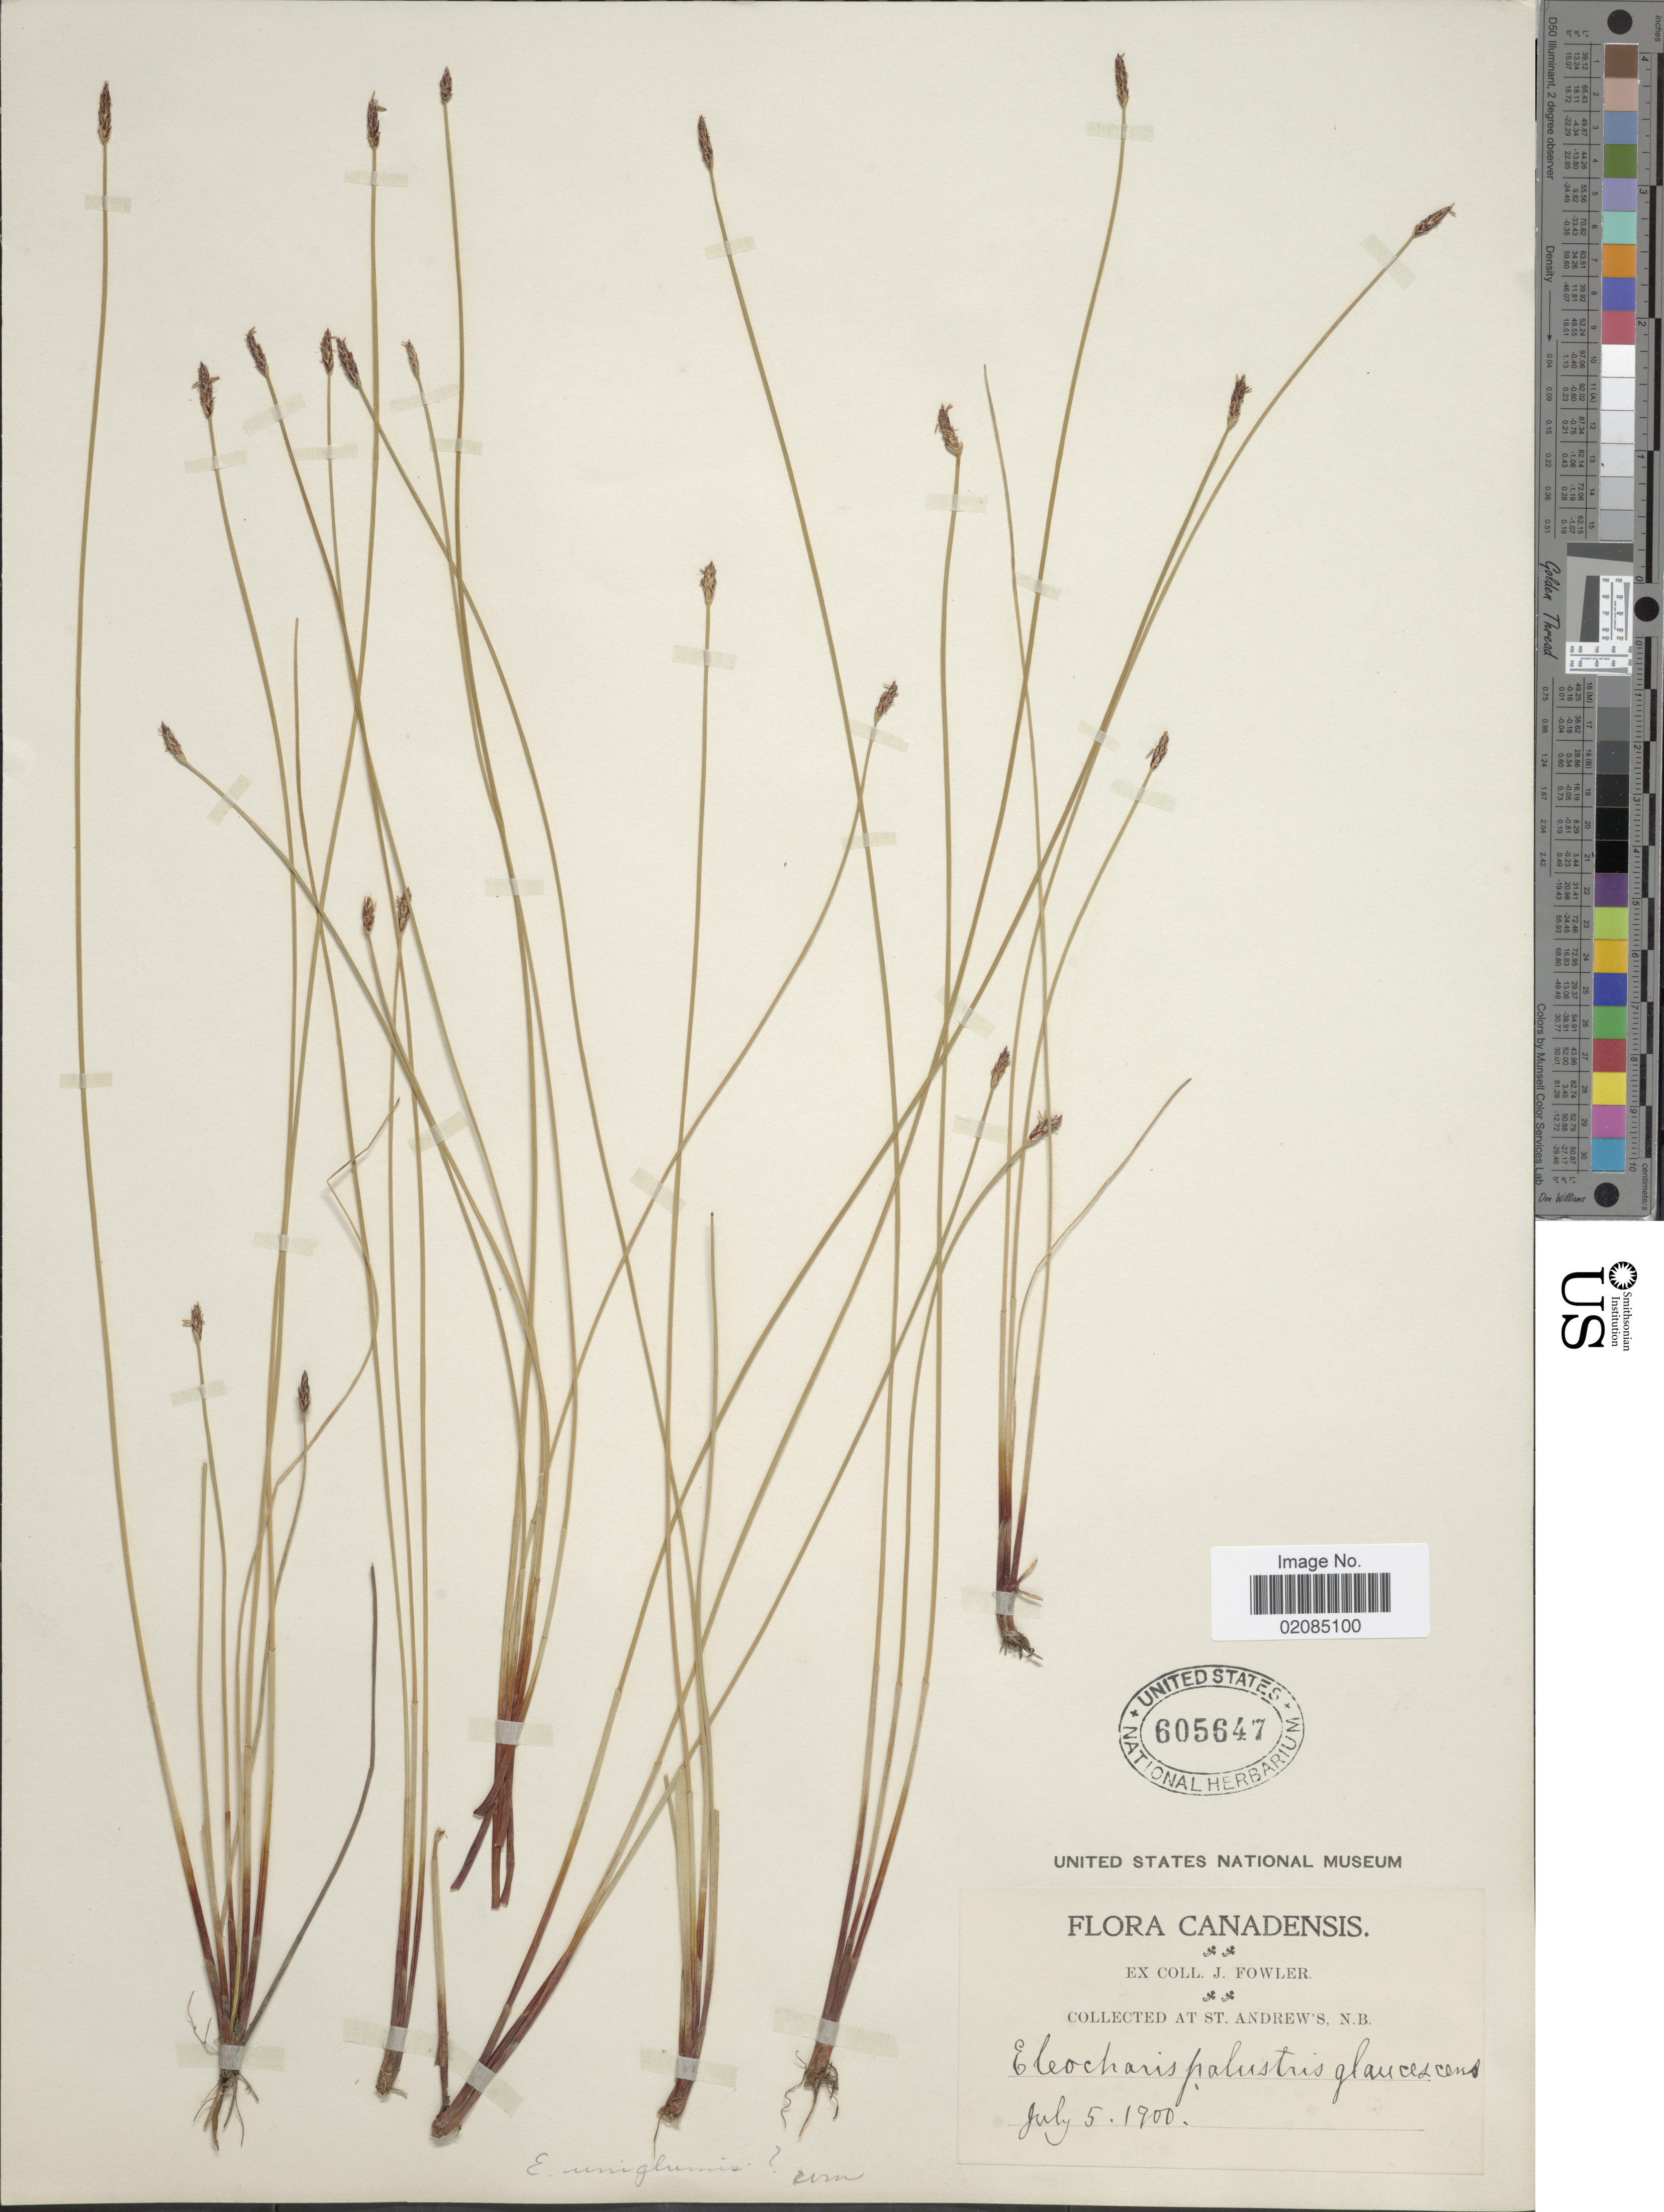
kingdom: Plantae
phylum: Tracheophyta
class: Liliopsida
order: Poales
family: Cyperaceae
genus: Eleocharis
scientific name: Eleocharis uniglumis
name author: (Link) Schult.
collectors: J. P. Fowler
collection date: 1900-07-05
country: Canada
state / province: New Brunswick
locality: St. Andrews, N.B.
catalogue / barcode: US 605647